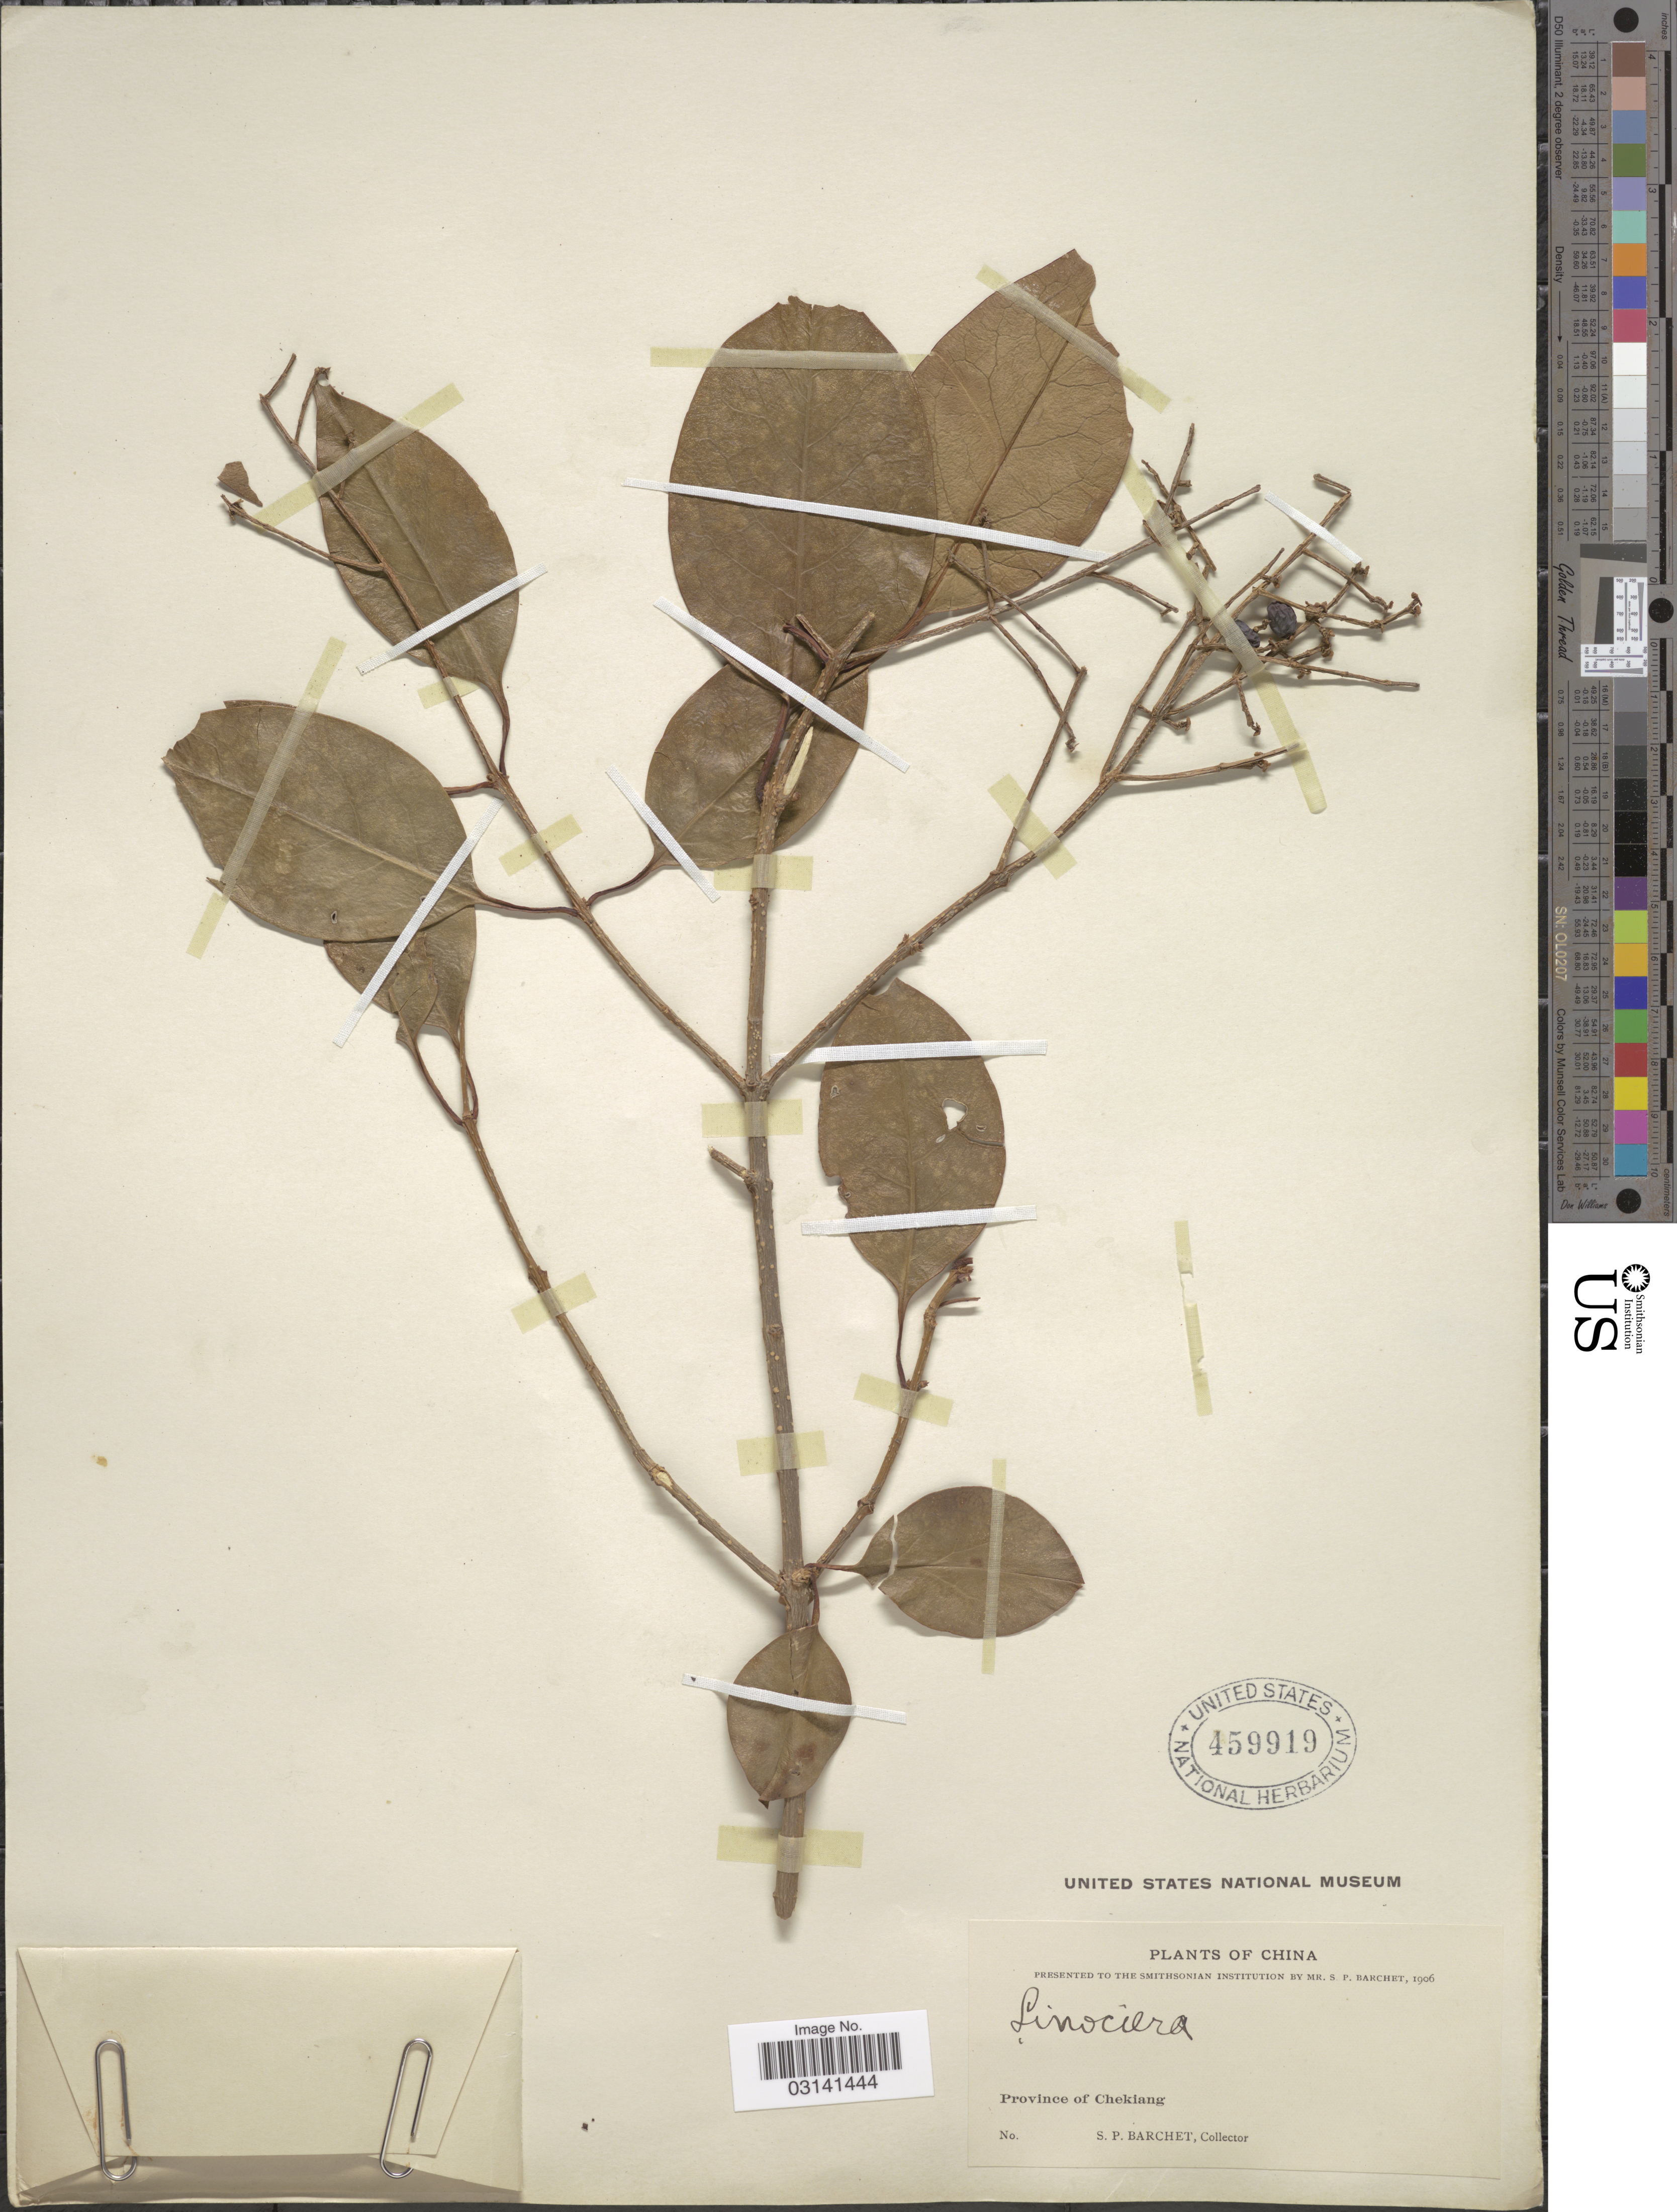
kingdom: Plantae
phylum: Tracheophyta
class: Magnoliopsida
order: Lamiales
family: Oleaceae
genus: Chionanthus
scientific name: Chionanthus sp.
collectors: S. P. Barchet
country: China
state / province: Zhejiang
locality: Province of Chekiang.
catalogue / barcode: US 459919